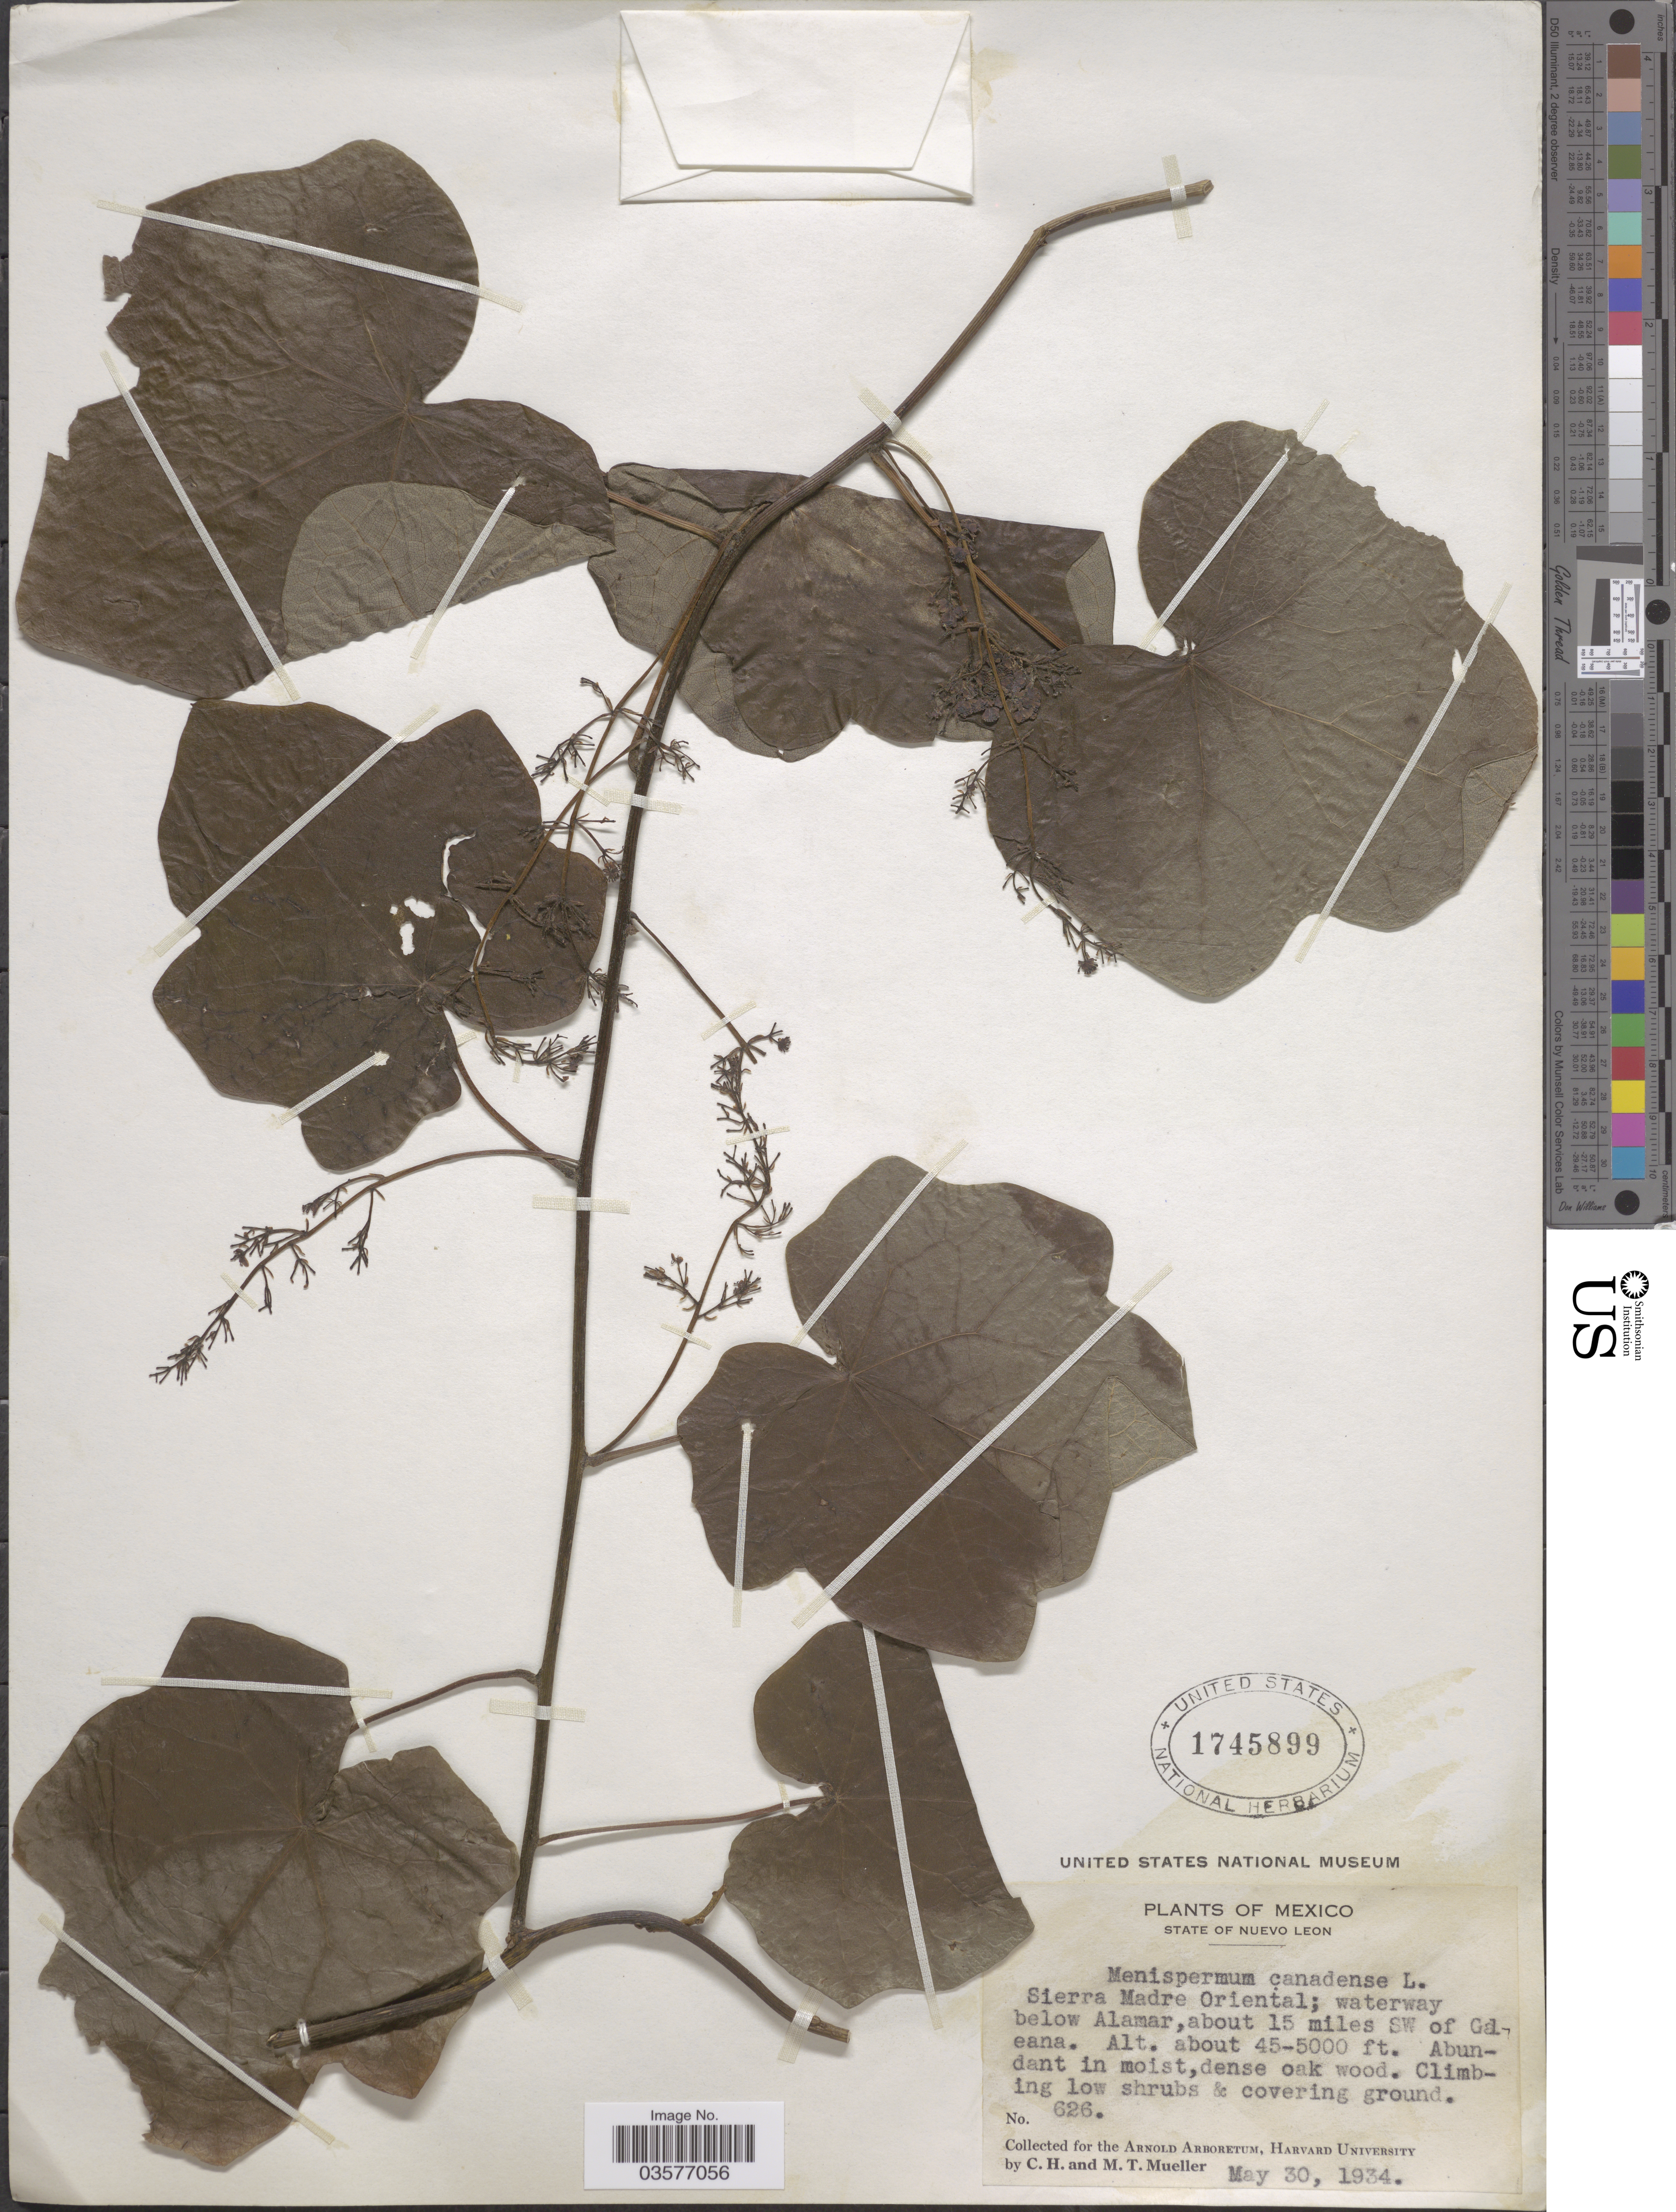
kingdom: Plantae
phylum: Tracheophyta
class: Magnoliopsida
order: Ranunculales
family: Menispermaceae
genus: Menispermum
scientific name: Menispermum sp.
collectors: C. H. Mueller & M. Mueller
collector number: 626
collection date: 1934-05-30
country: Mexico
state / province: Nuevo León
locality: Sierra Madre Oriental; waterway below Alamar, about 15 miles SW of Galeana.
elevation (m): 1372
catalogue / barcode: US 1745899